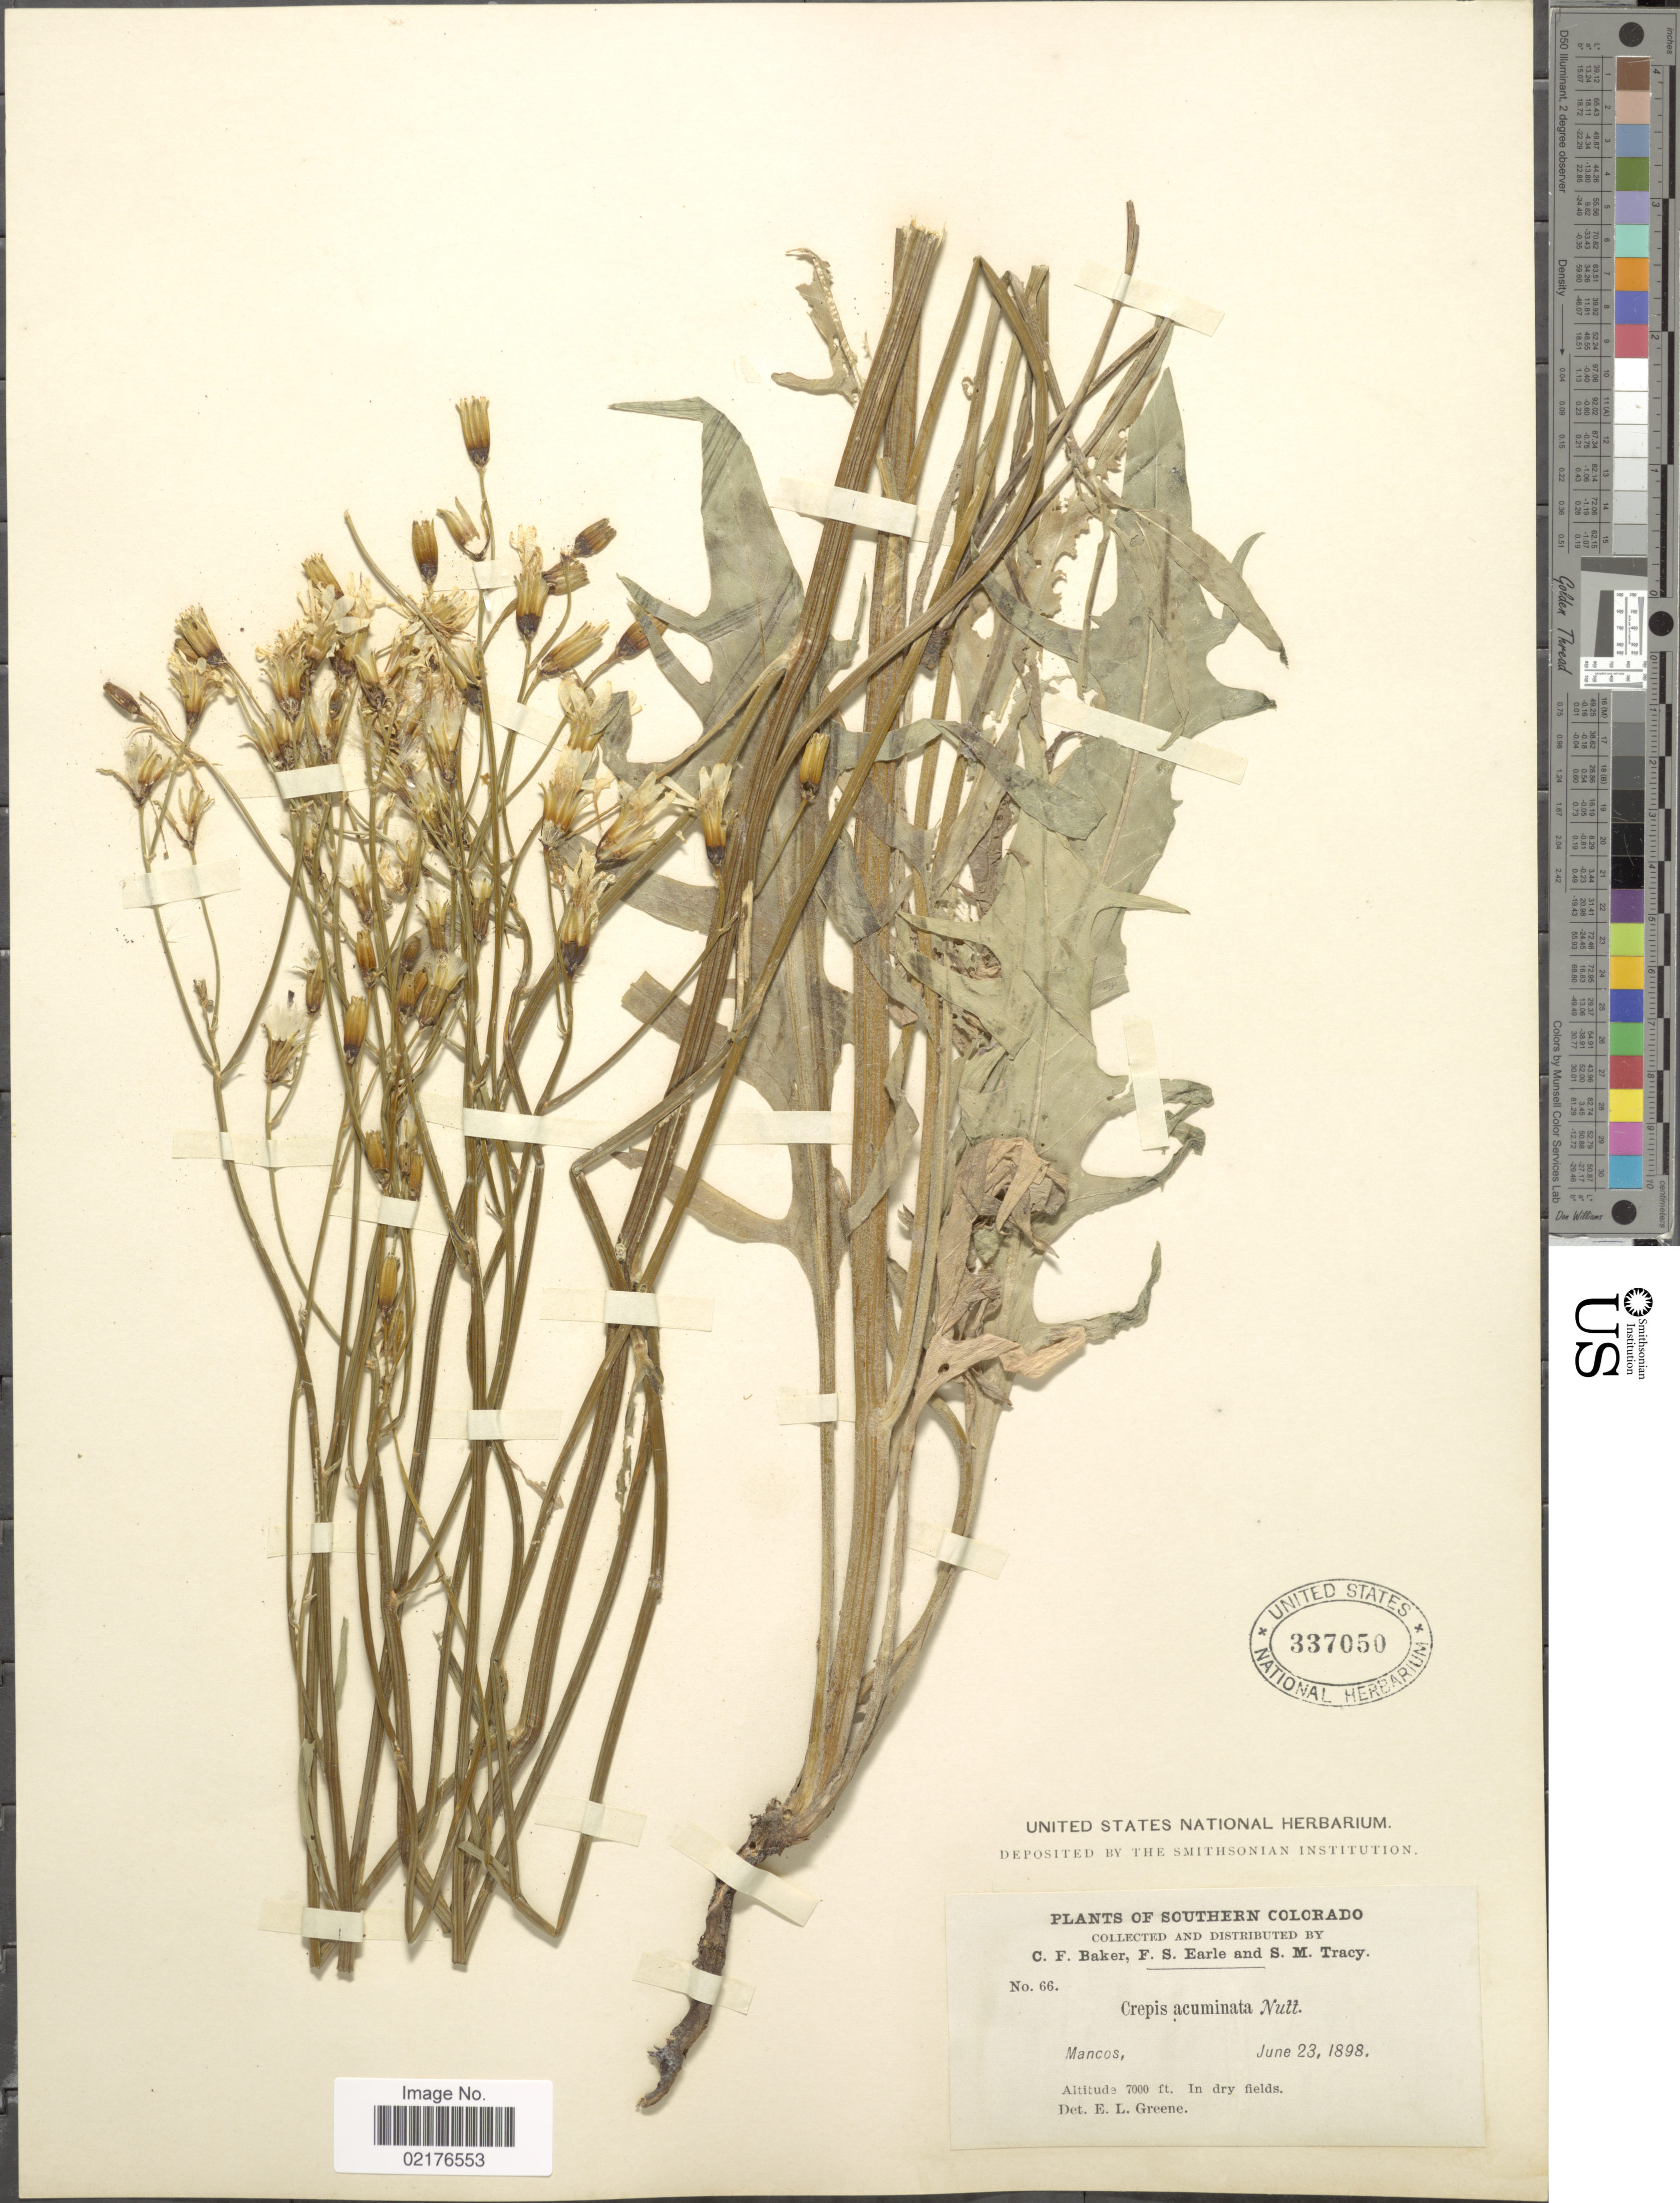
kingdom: Plantae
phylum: Tracheophyta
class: Magnoliopsida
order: Asterales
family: Asteraceae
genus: Crepis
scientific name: Crepis acuminata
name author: Nutt.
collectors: C. F. Baker, F. S. Earle & S. M. Tracy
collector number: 66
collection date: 1898-06-23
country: United States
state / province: Colorado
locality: Southern Colorado, Mancos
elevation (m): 2134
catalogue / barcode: US 337050